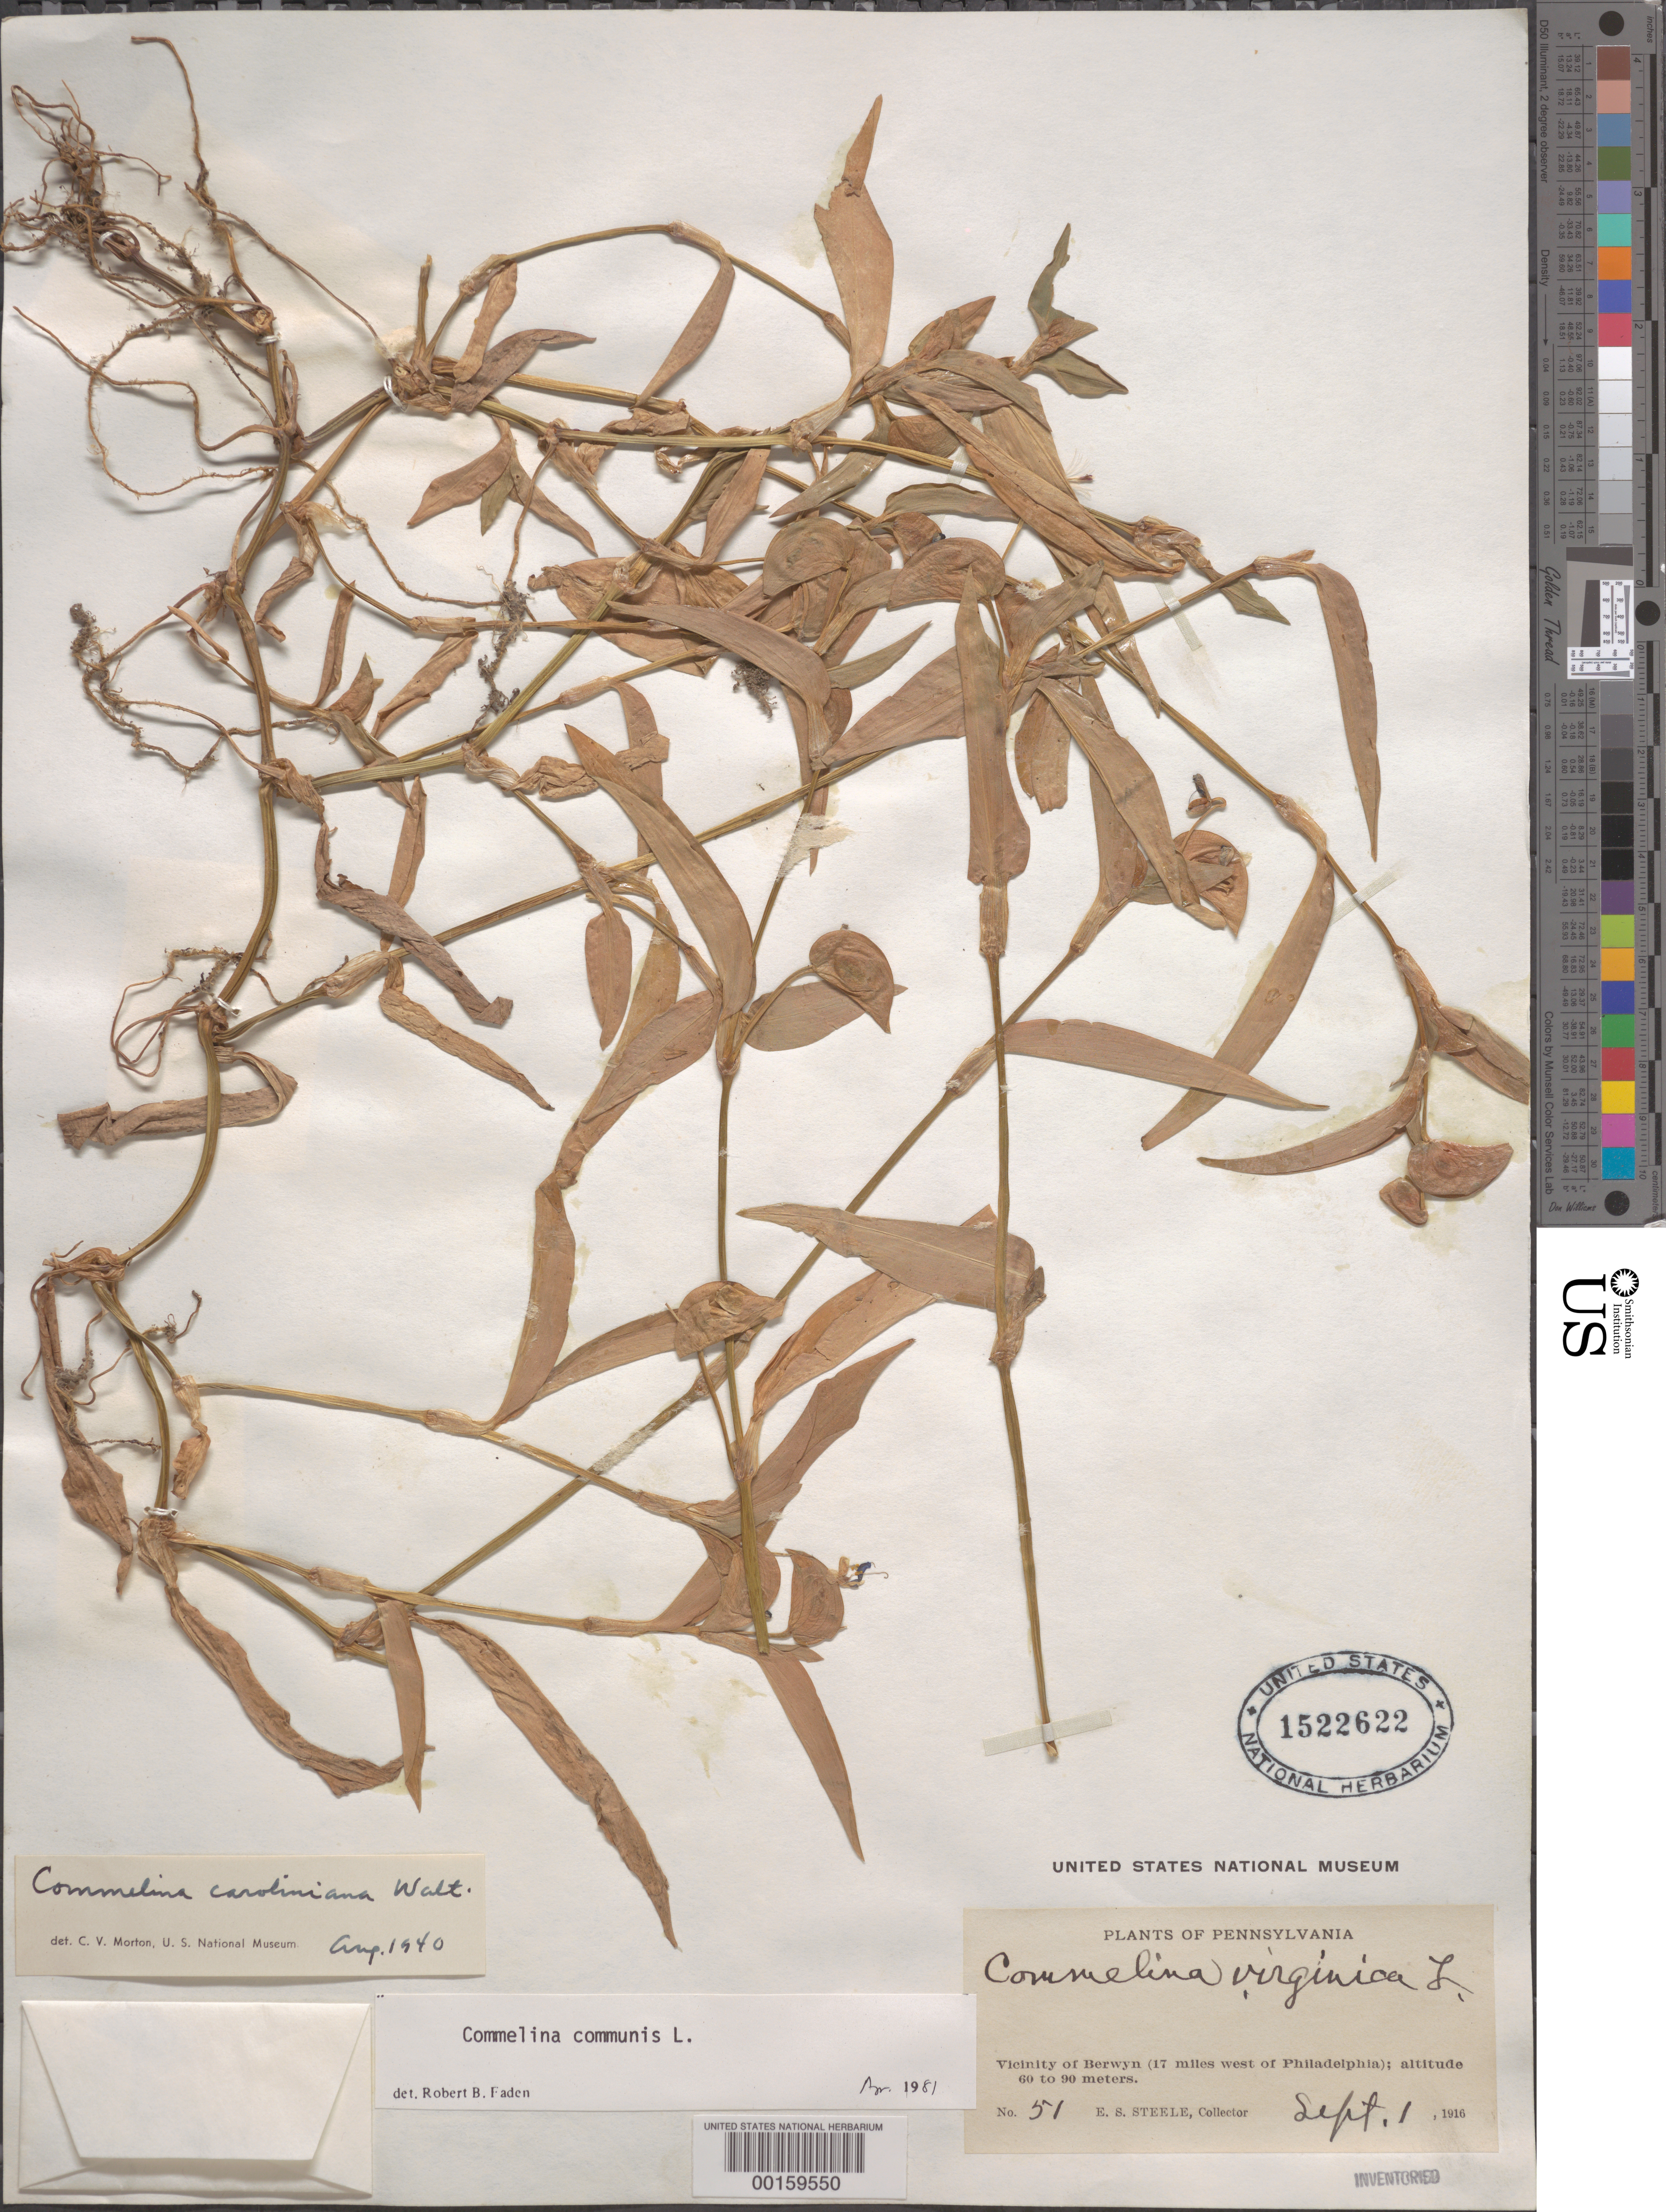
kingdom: Plantae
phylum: Tracheophyta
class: Liliopsida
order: Commelinales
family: Commelinaceae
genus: Commelina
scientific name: Commelina communis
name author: L.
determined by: Faden, Robert B., (US), Smithsonian Institution - National Museum of Natural History (UNITED STATES)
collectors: E. Steele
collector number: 51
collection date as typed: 01 Sep 1916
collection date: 1916-09-01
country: United States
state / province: Pennsylvania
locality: Berwyn, 17 mi w of phila.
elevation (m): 60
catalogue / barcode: US 1522622